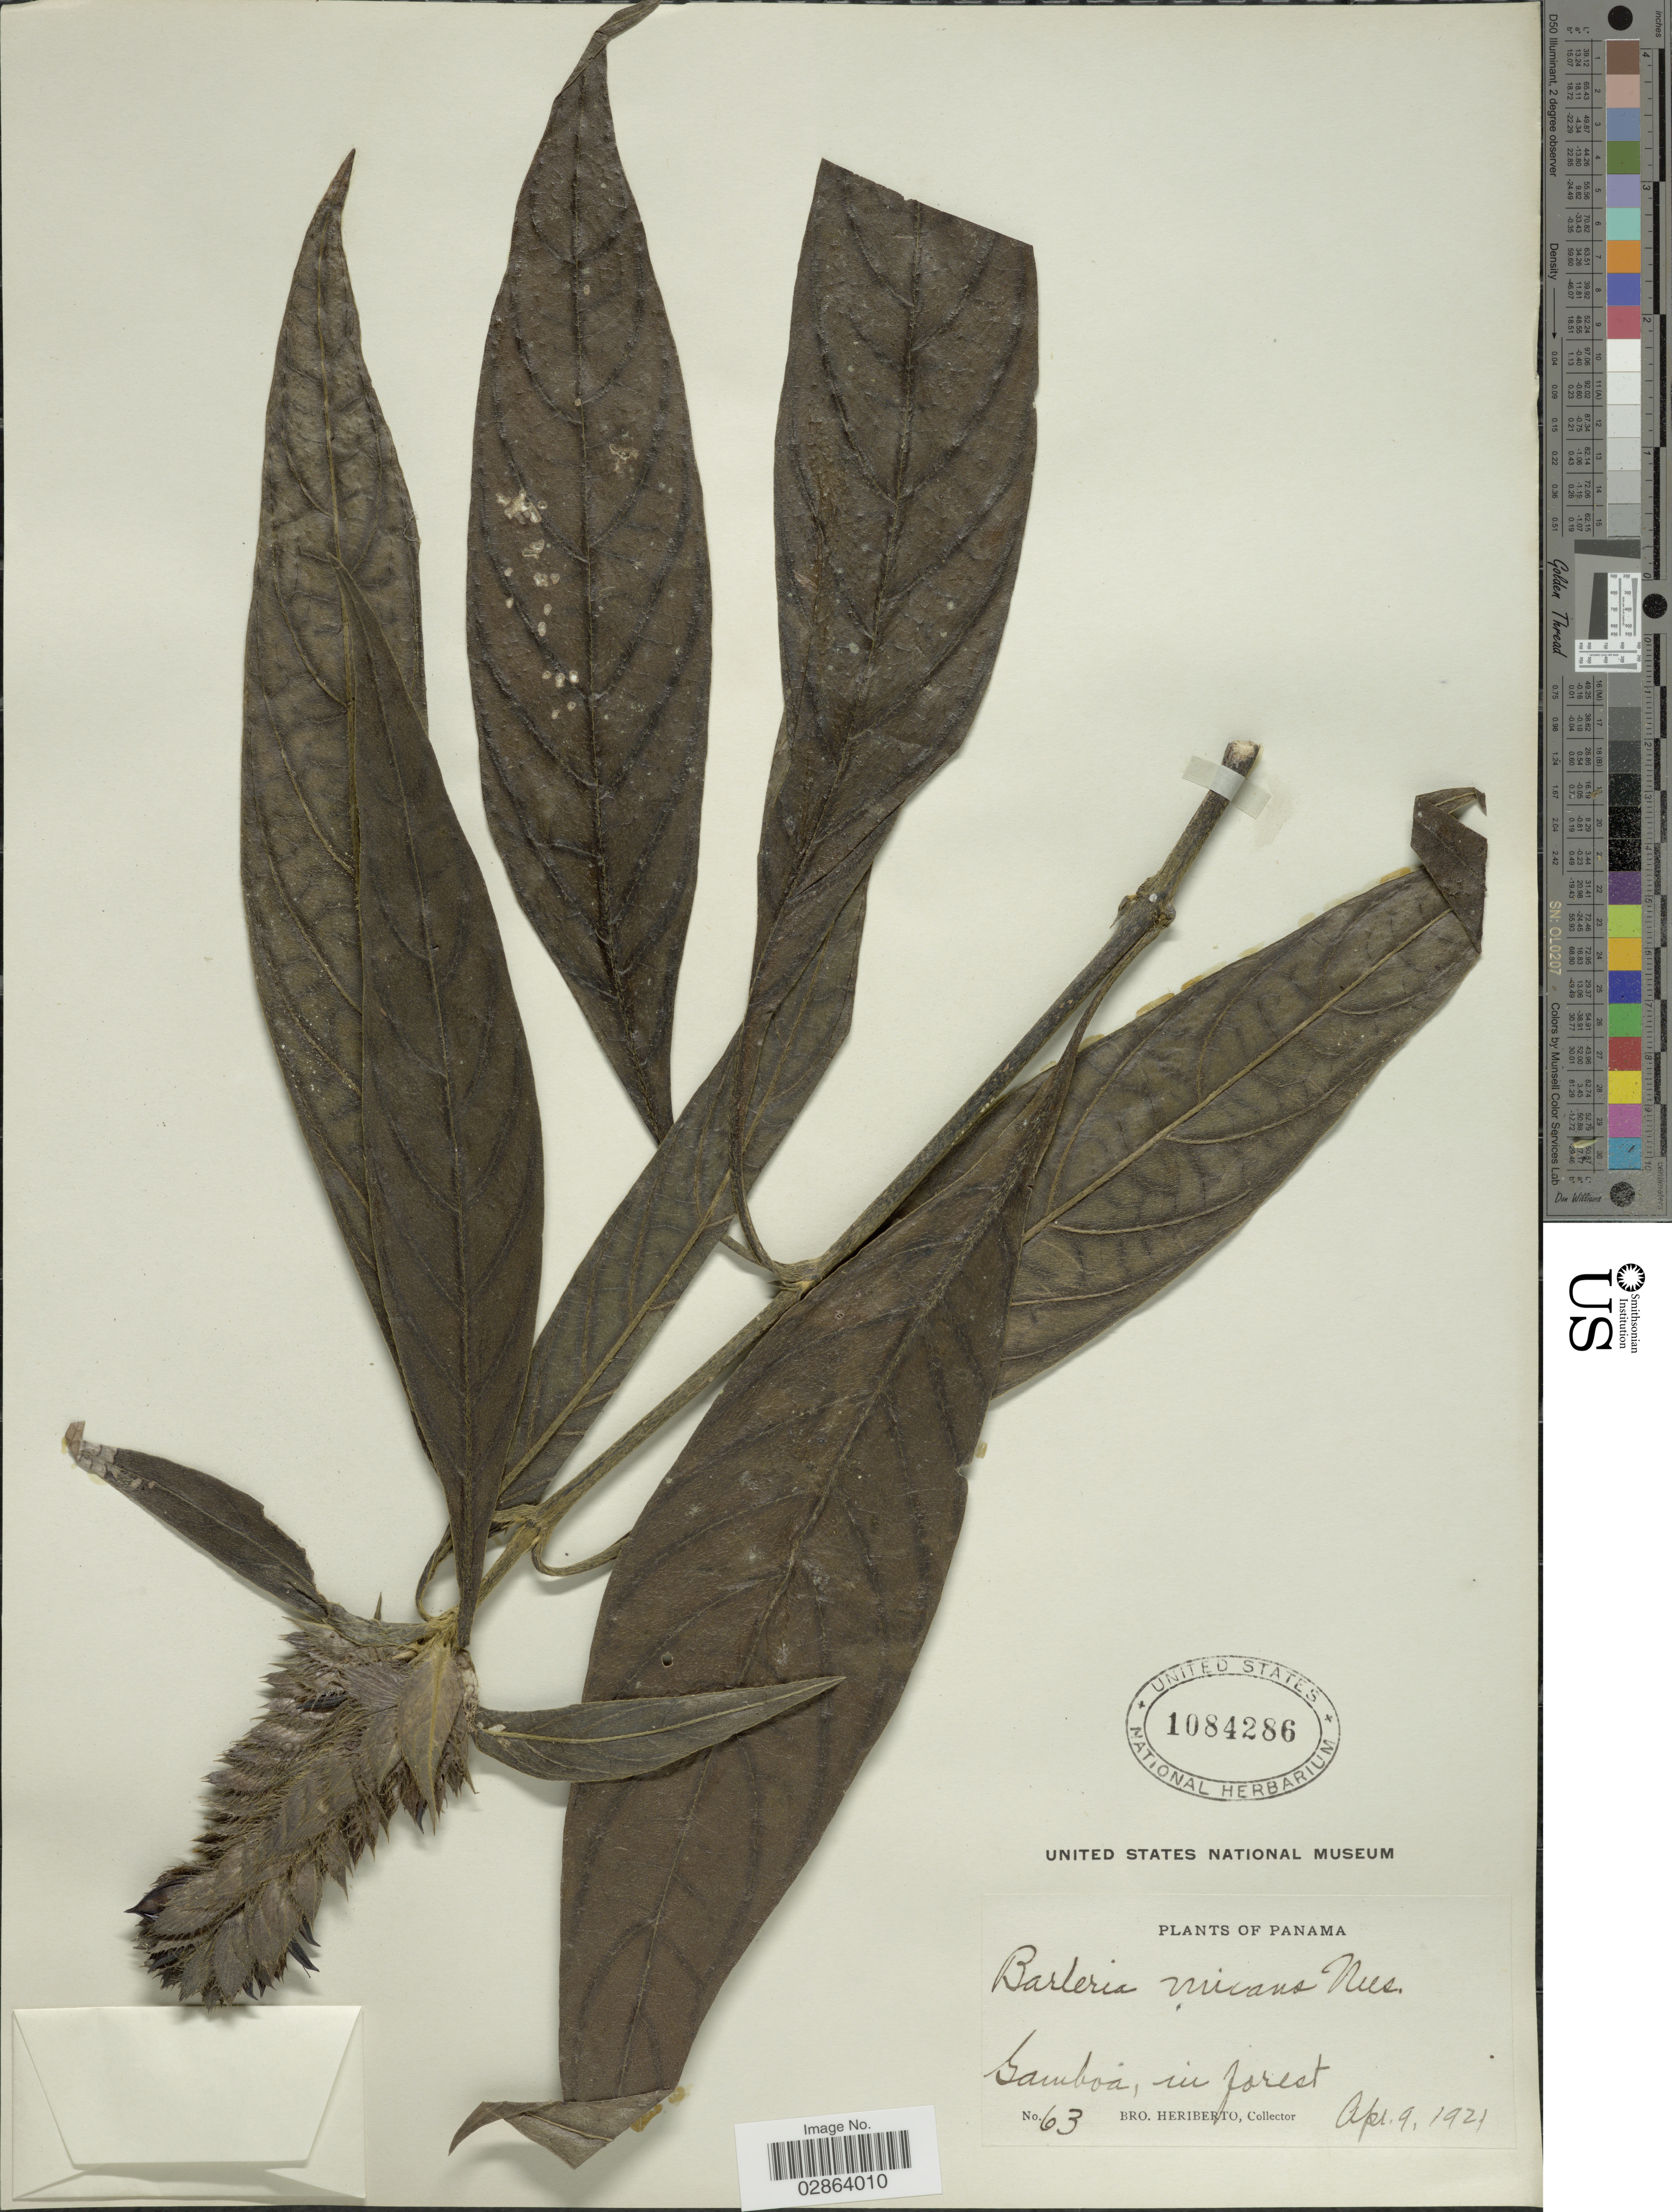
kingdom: Plantae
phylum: Tracheophyta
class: Magnoliopsida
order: Lamiales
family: Acanthaceae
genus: Barleria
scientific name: Barleria oenotheroides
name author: Dum. Cours.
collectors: B. Heriberto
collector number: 63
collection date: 1921-04-09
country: Panama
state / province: Colón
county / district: Canal Zone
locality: Gamboa, in forest.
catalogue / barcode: US 1084286